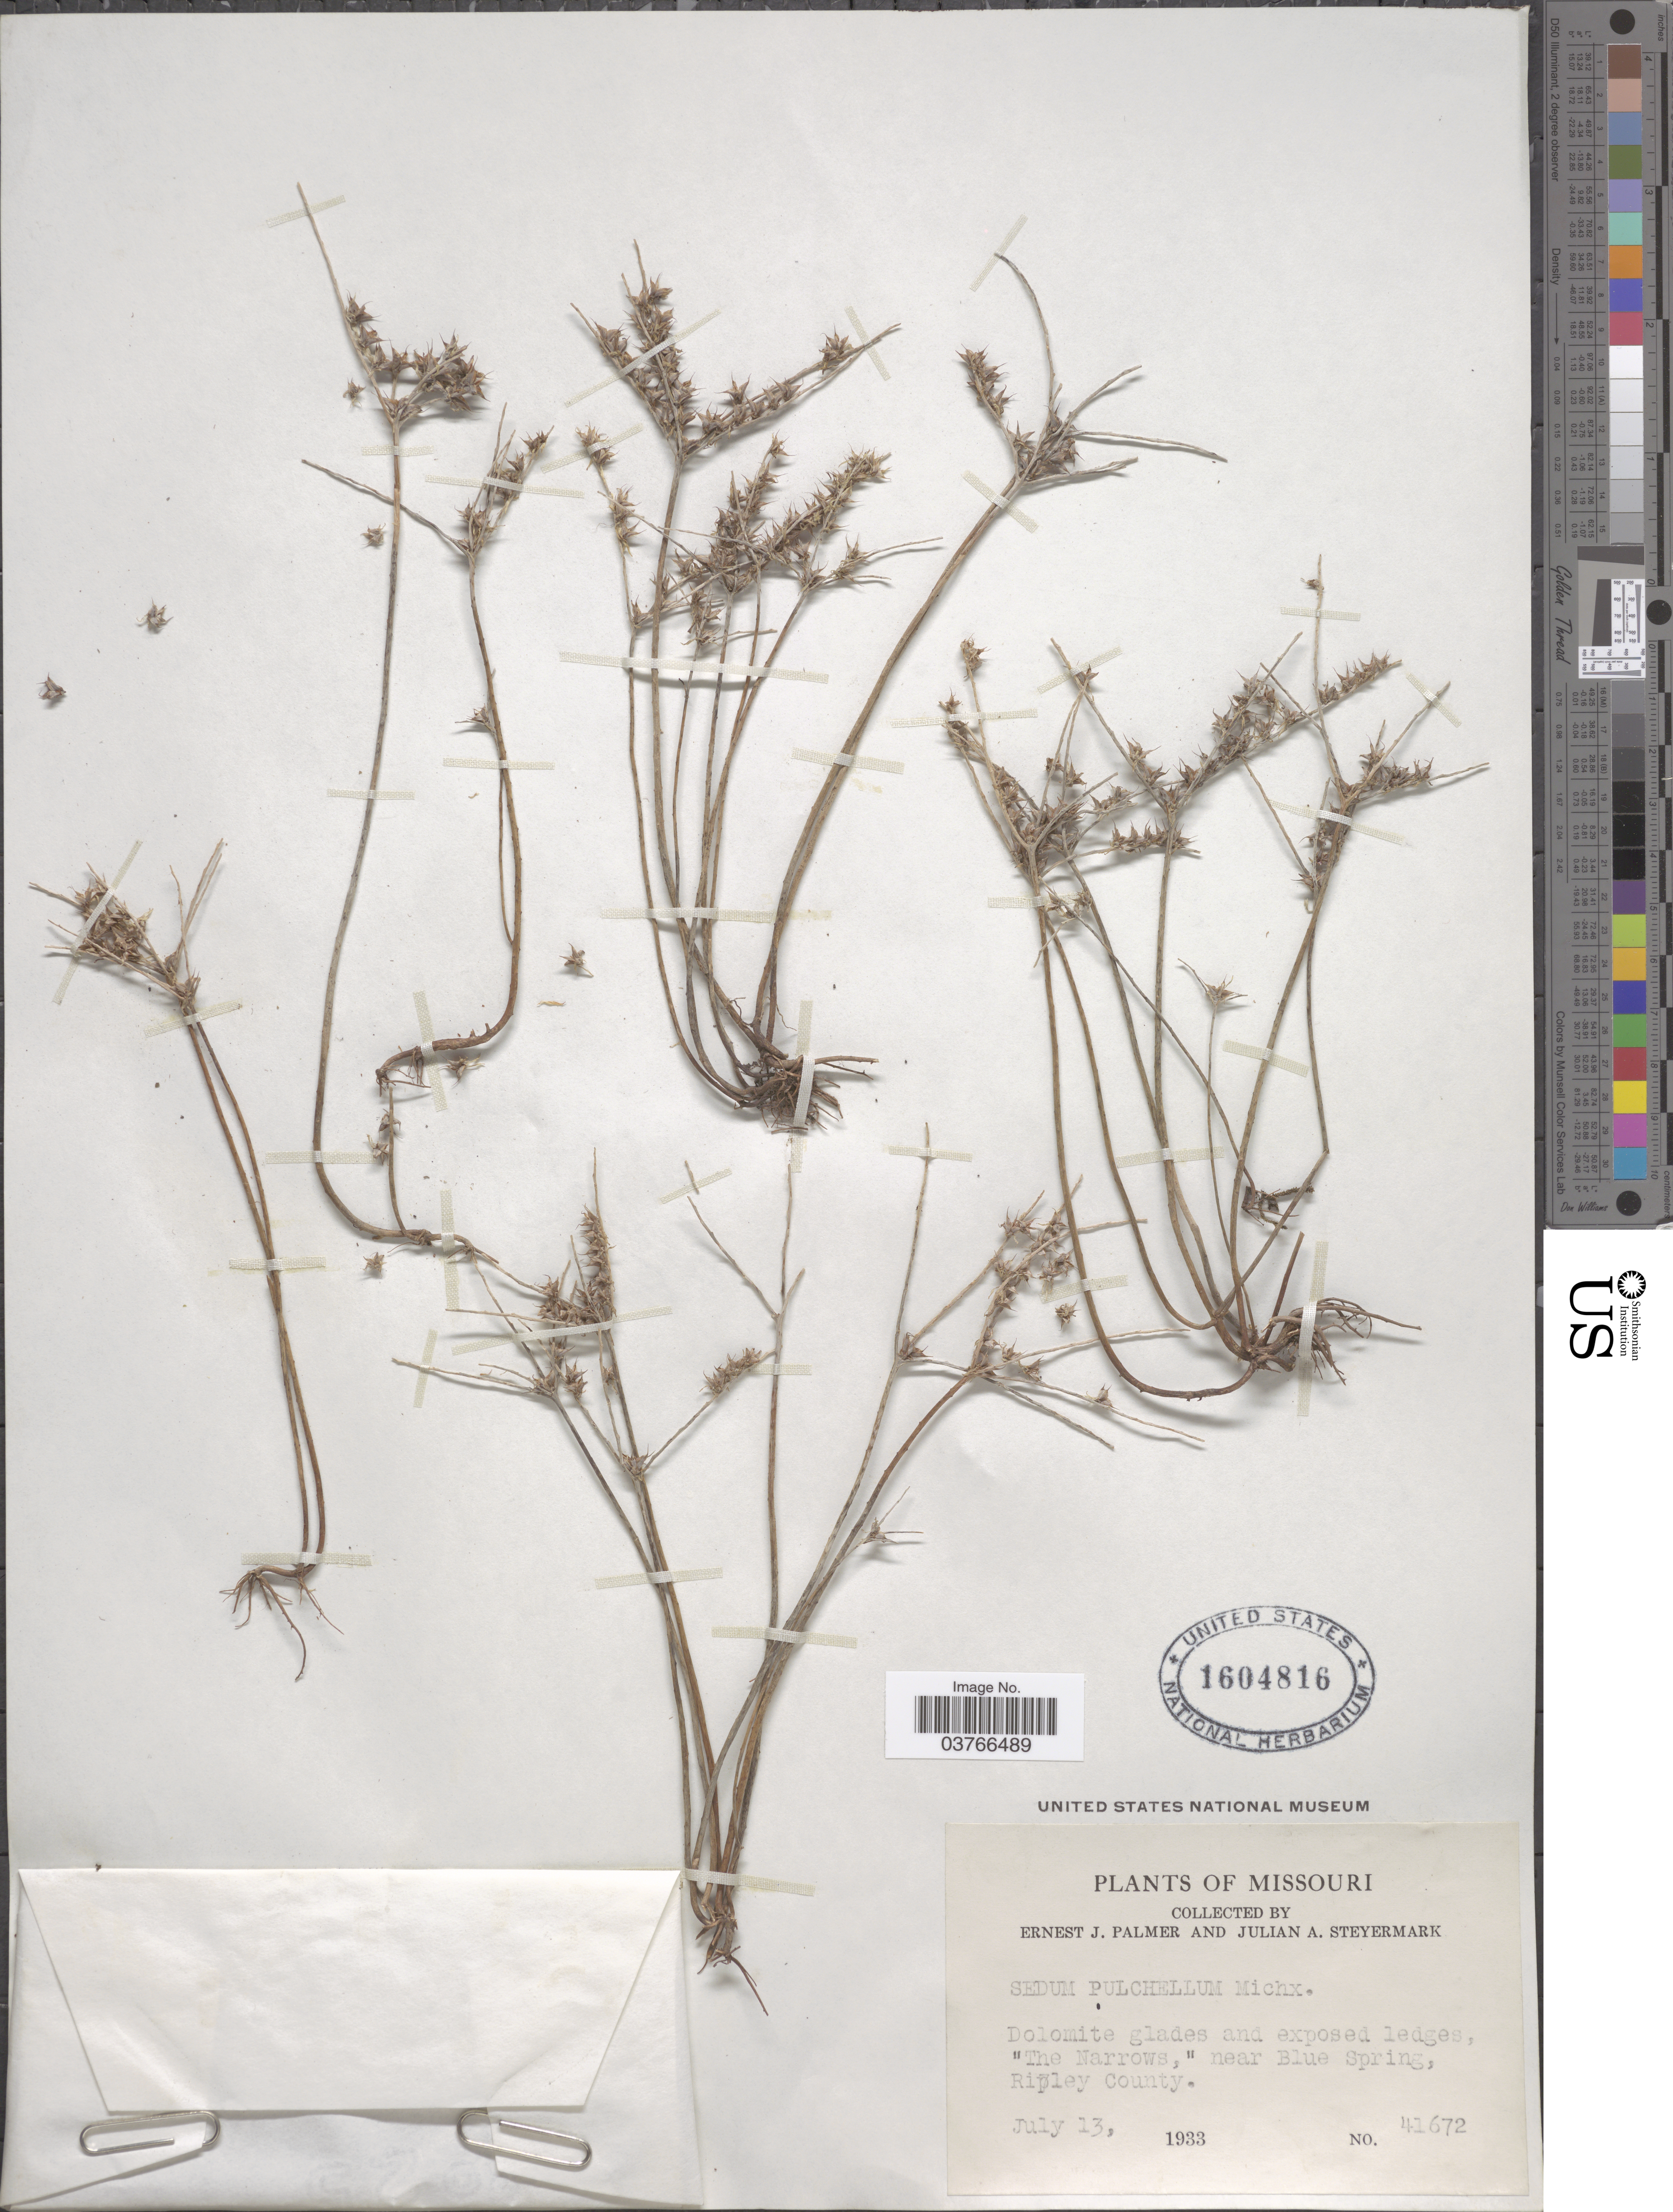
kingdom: Plantae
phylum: Tracheophyta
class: Magnoliopsida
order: Saxifragales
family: Crassulaceae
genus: Sedum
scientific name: Sedum pulchellum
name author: Michx.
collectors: E. J. Palmer & J. Steyermark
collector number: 41672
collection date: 1933-07-13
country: United States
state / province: Missouri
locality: The Narrows,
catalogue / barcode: US 1604816